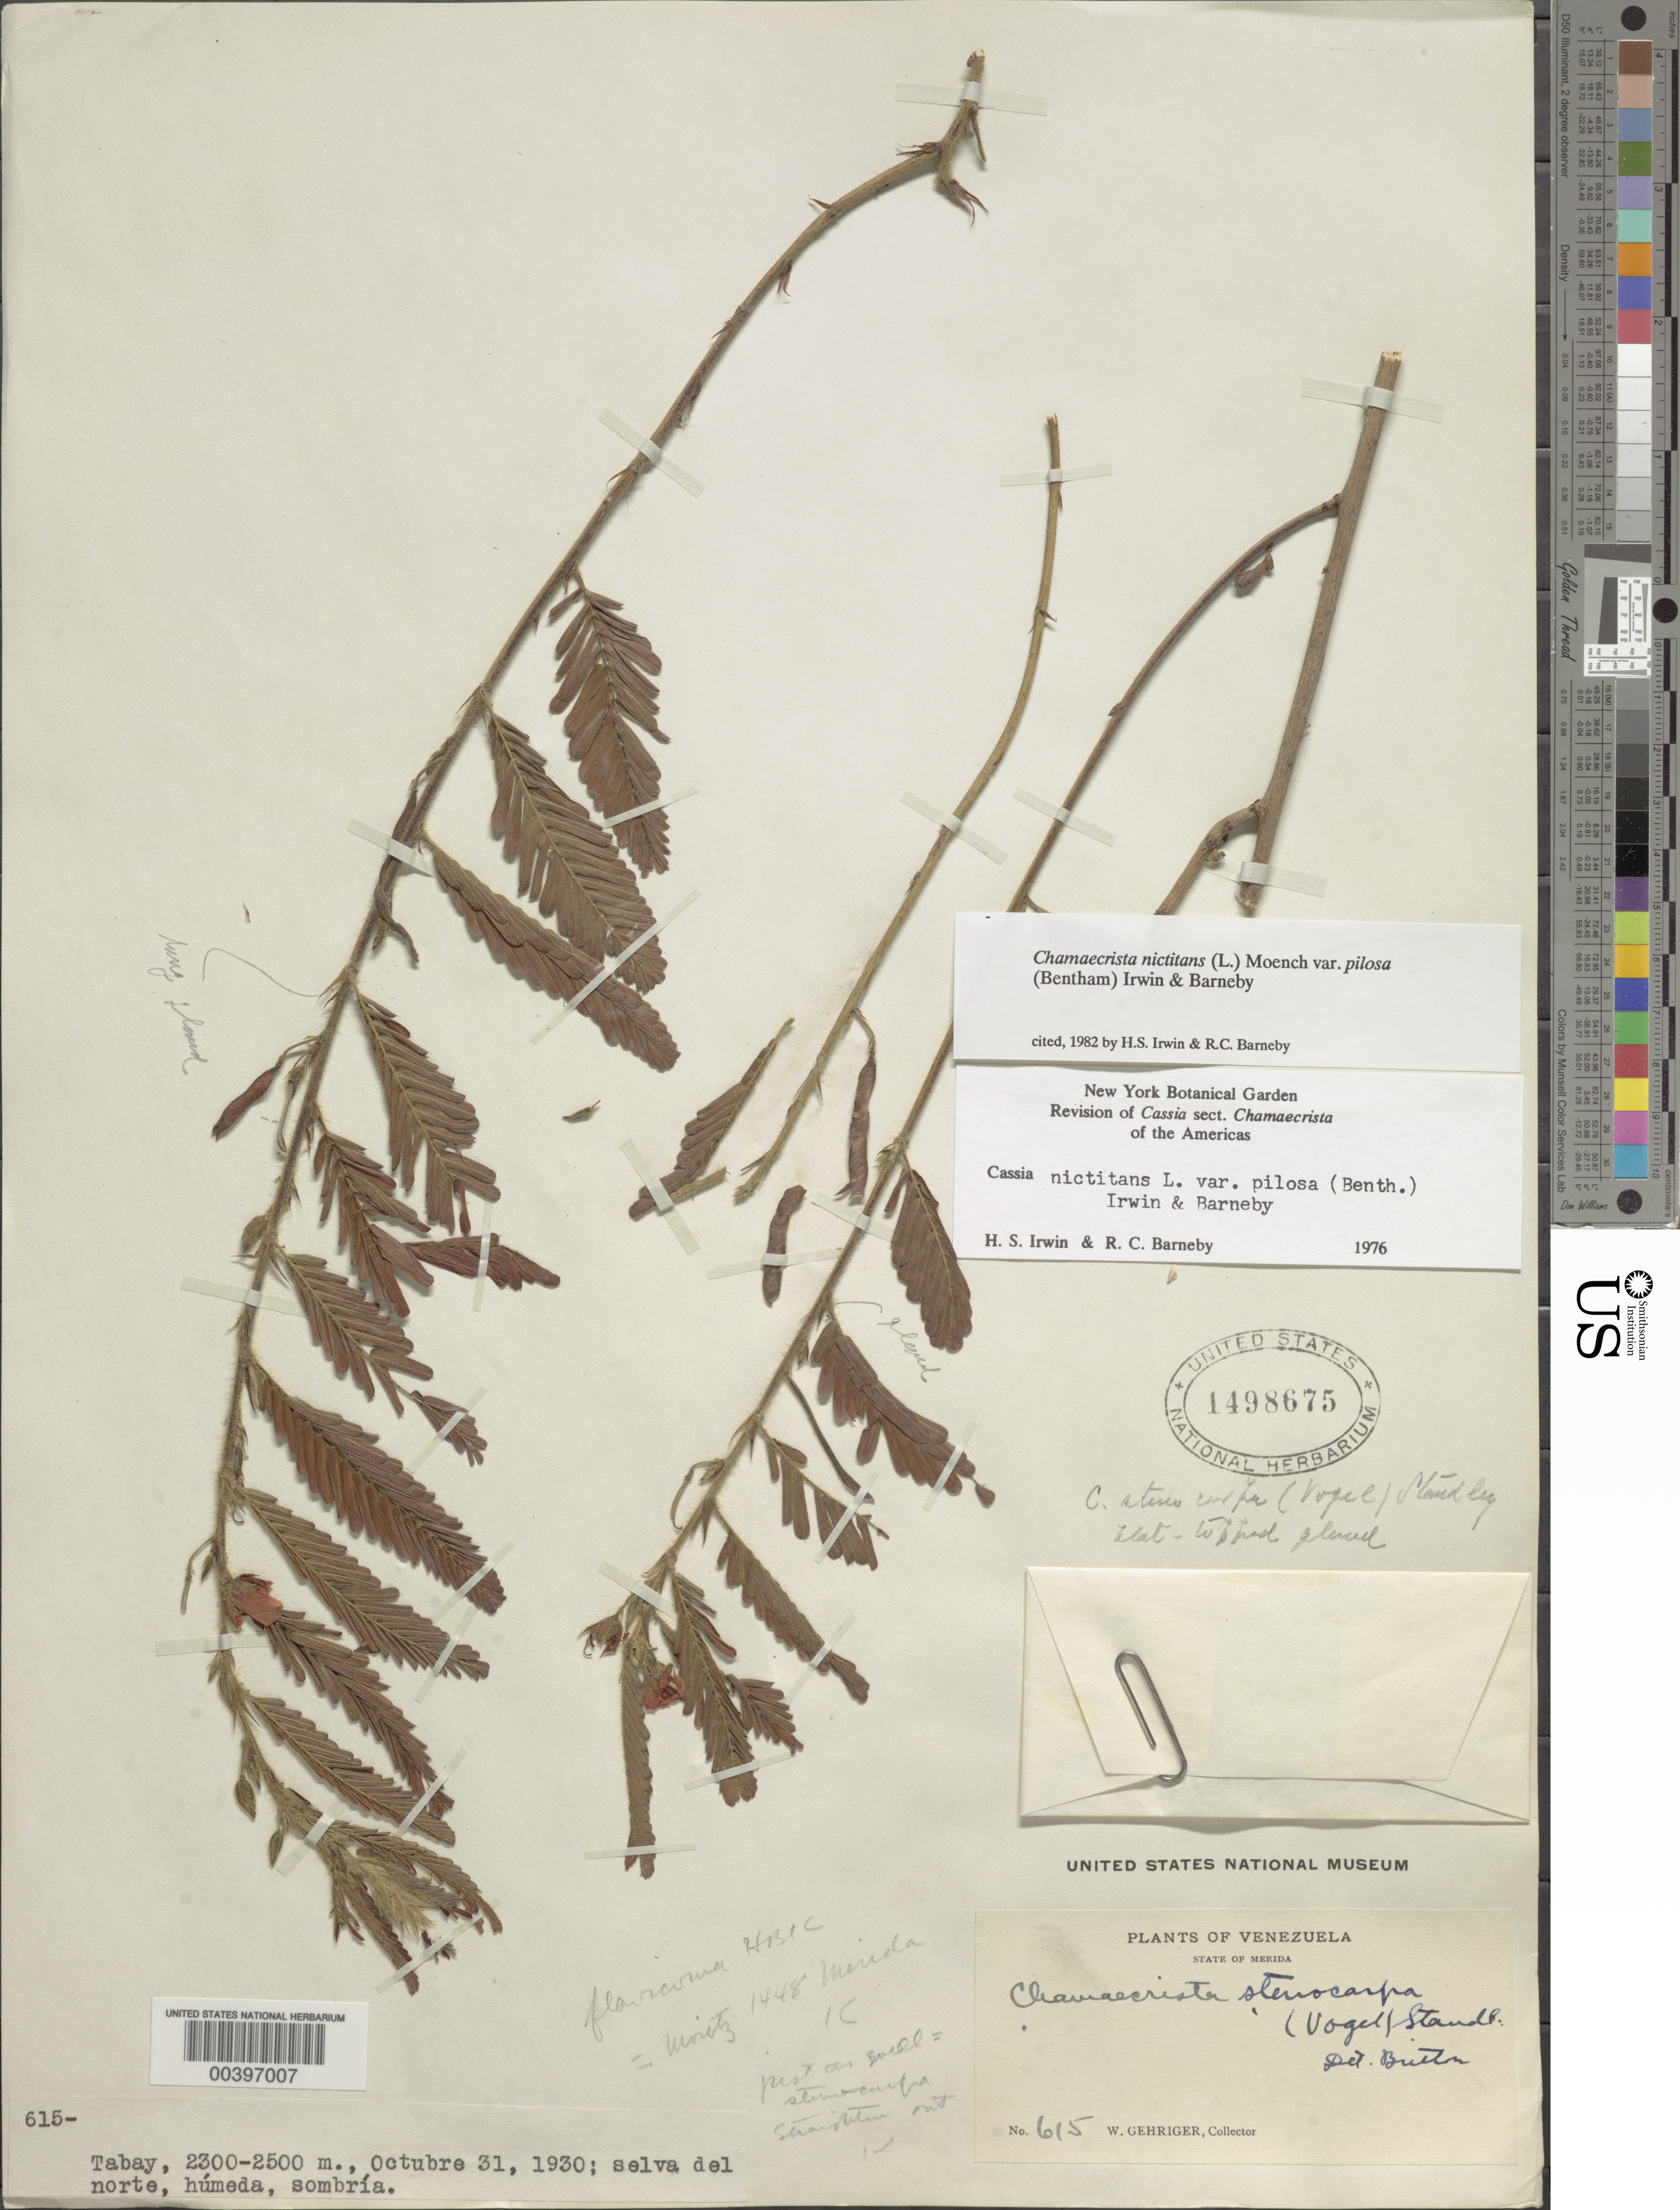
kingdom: Plantae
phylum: Tracheophyta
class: Magnoliopsida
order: Fabales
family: Fabaceae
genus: Chamaecrista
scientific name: Chamaecrista nictitans var. pilosa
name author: (Benth.) H.S. Irwin & Barneby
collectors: W. Gehriger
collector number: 615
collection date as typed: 31 Oct 1930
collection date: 1930-10-31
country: Venezuela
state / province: Mérida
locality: Tabay, selva del norte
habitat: Seepage water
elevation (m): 2300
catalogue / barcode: US 1498675